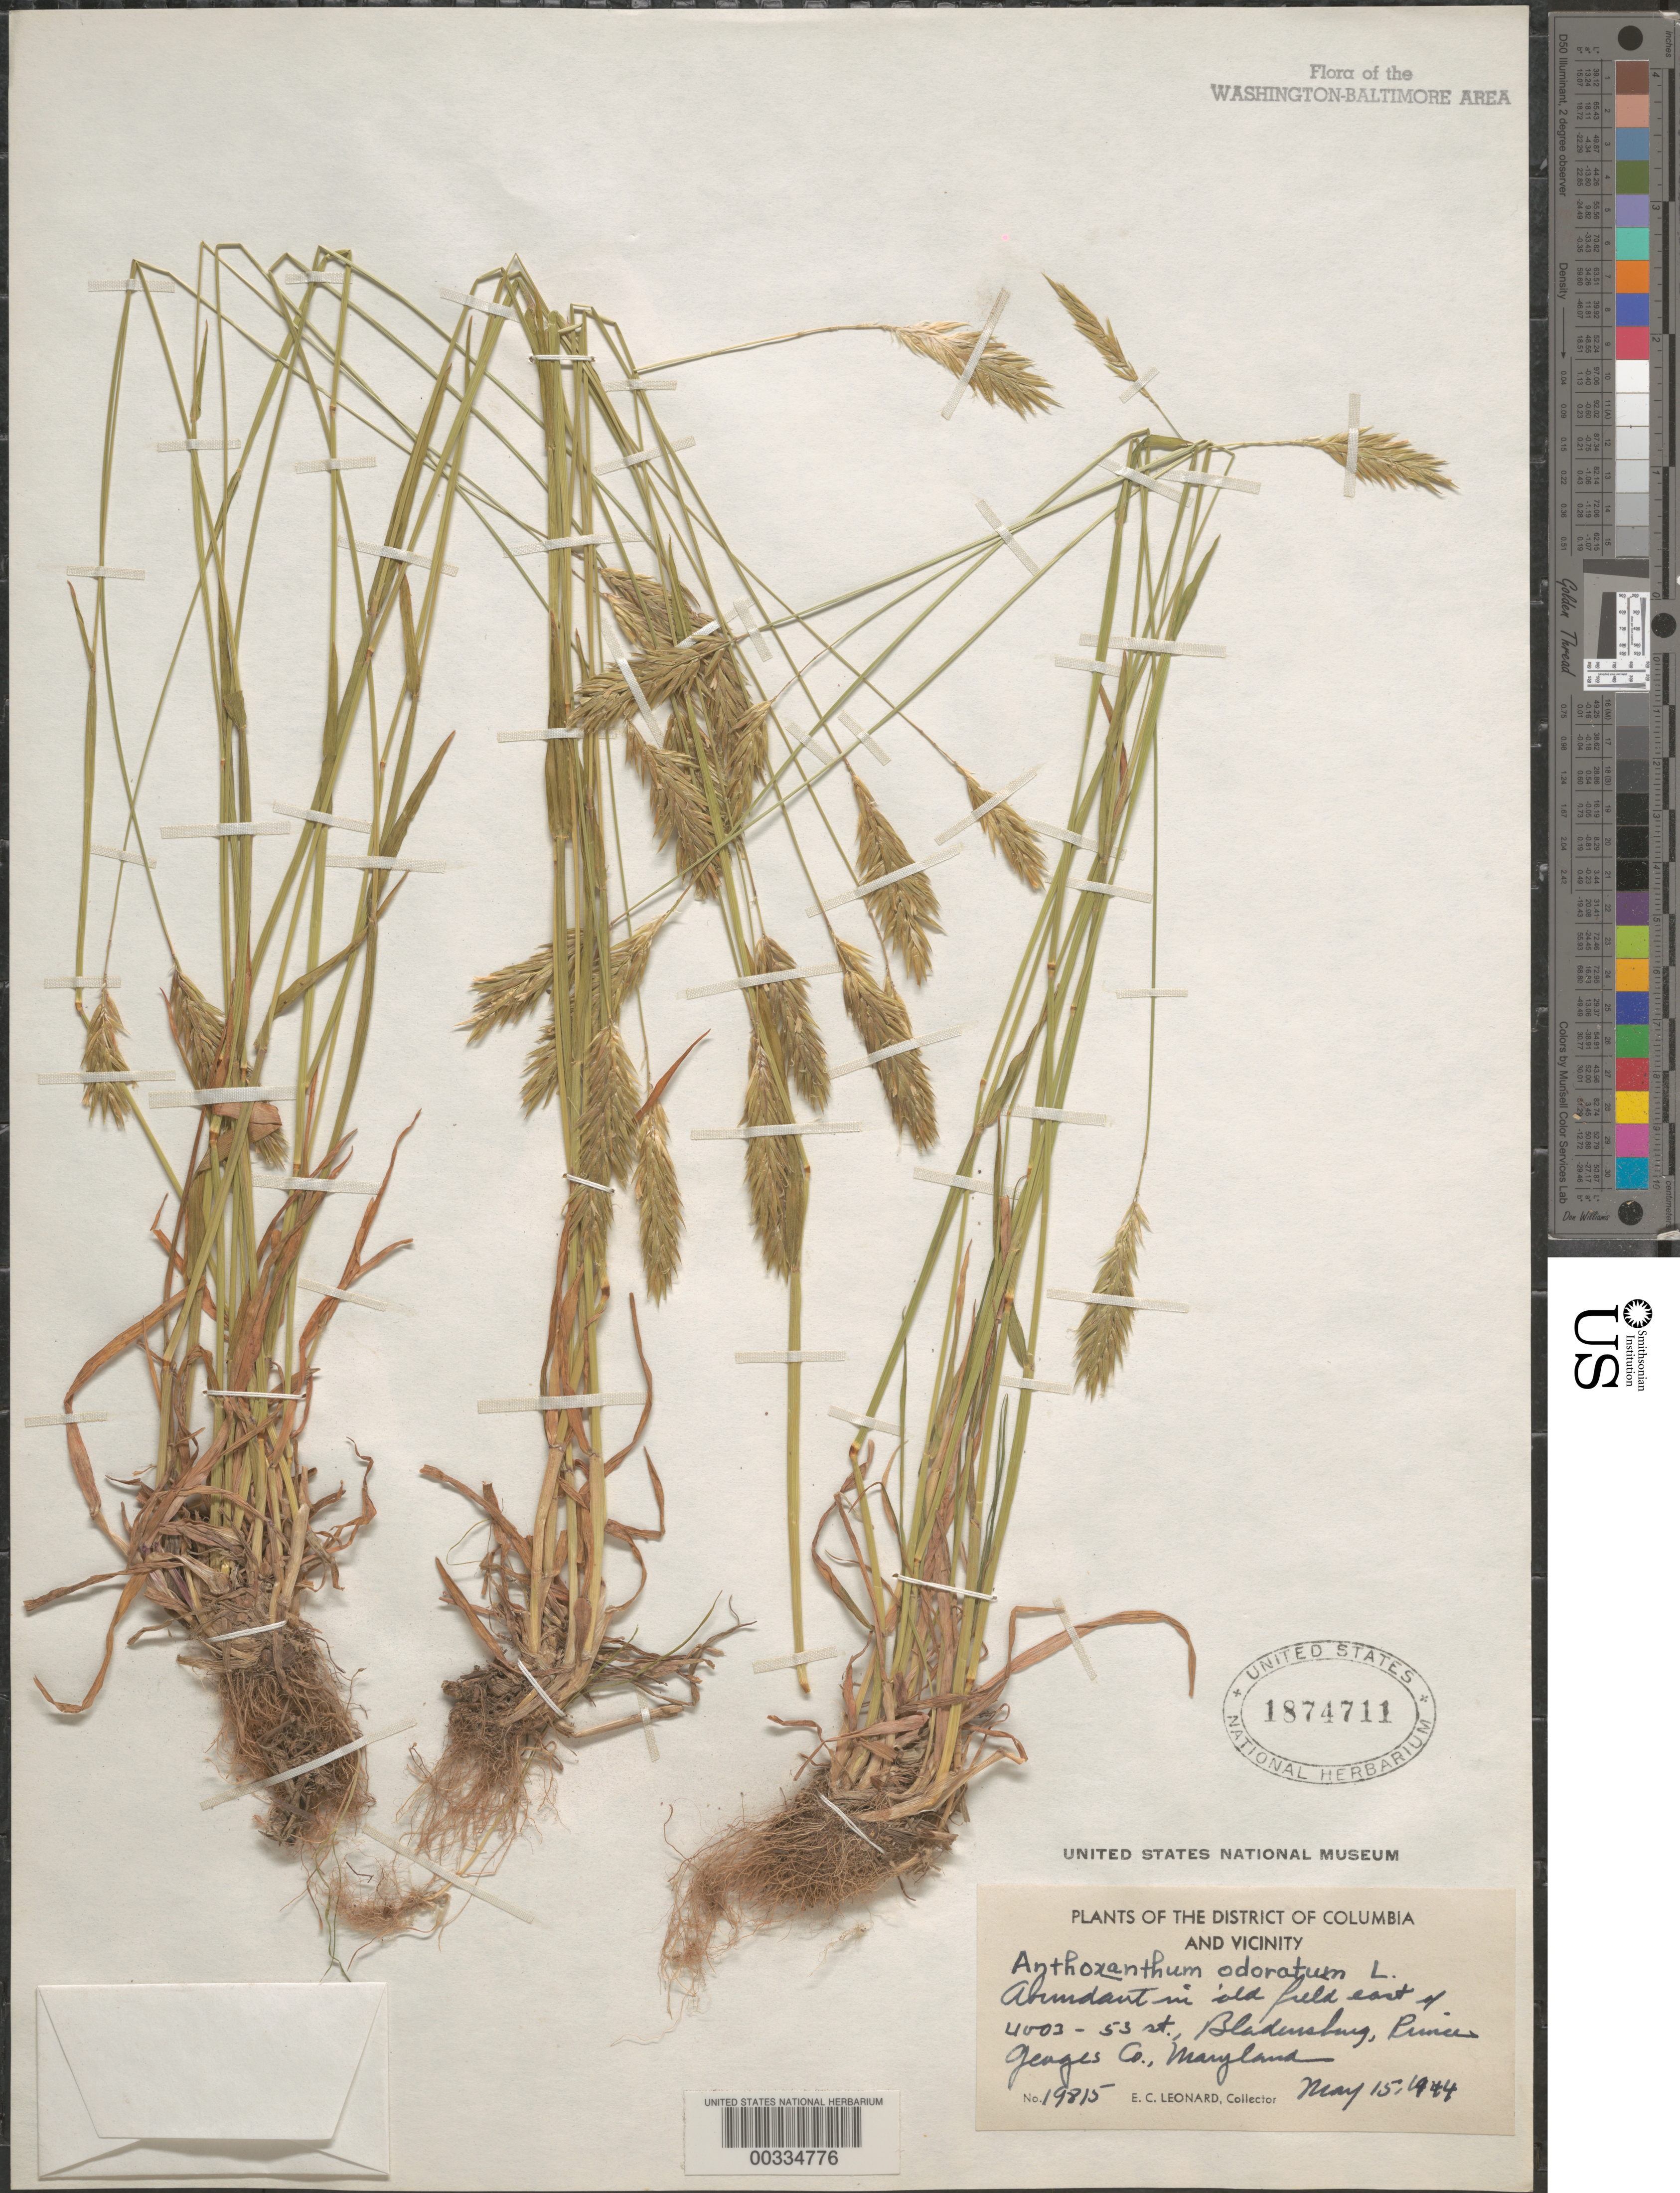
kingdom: Plantae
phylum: Tracheophyta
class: Liliopsida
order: Poales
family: Poaceae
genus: Anthoxanthum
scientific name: Anthoxanthum odoratum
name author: L.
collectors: E. C. Leonard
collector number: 19815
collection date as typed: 15 May 1944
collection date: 1944-05-15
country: United States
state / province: Maryland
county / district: Prince George's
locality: Bladensburg, 4003 53rd St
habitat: In old field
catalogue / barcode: US 1874711